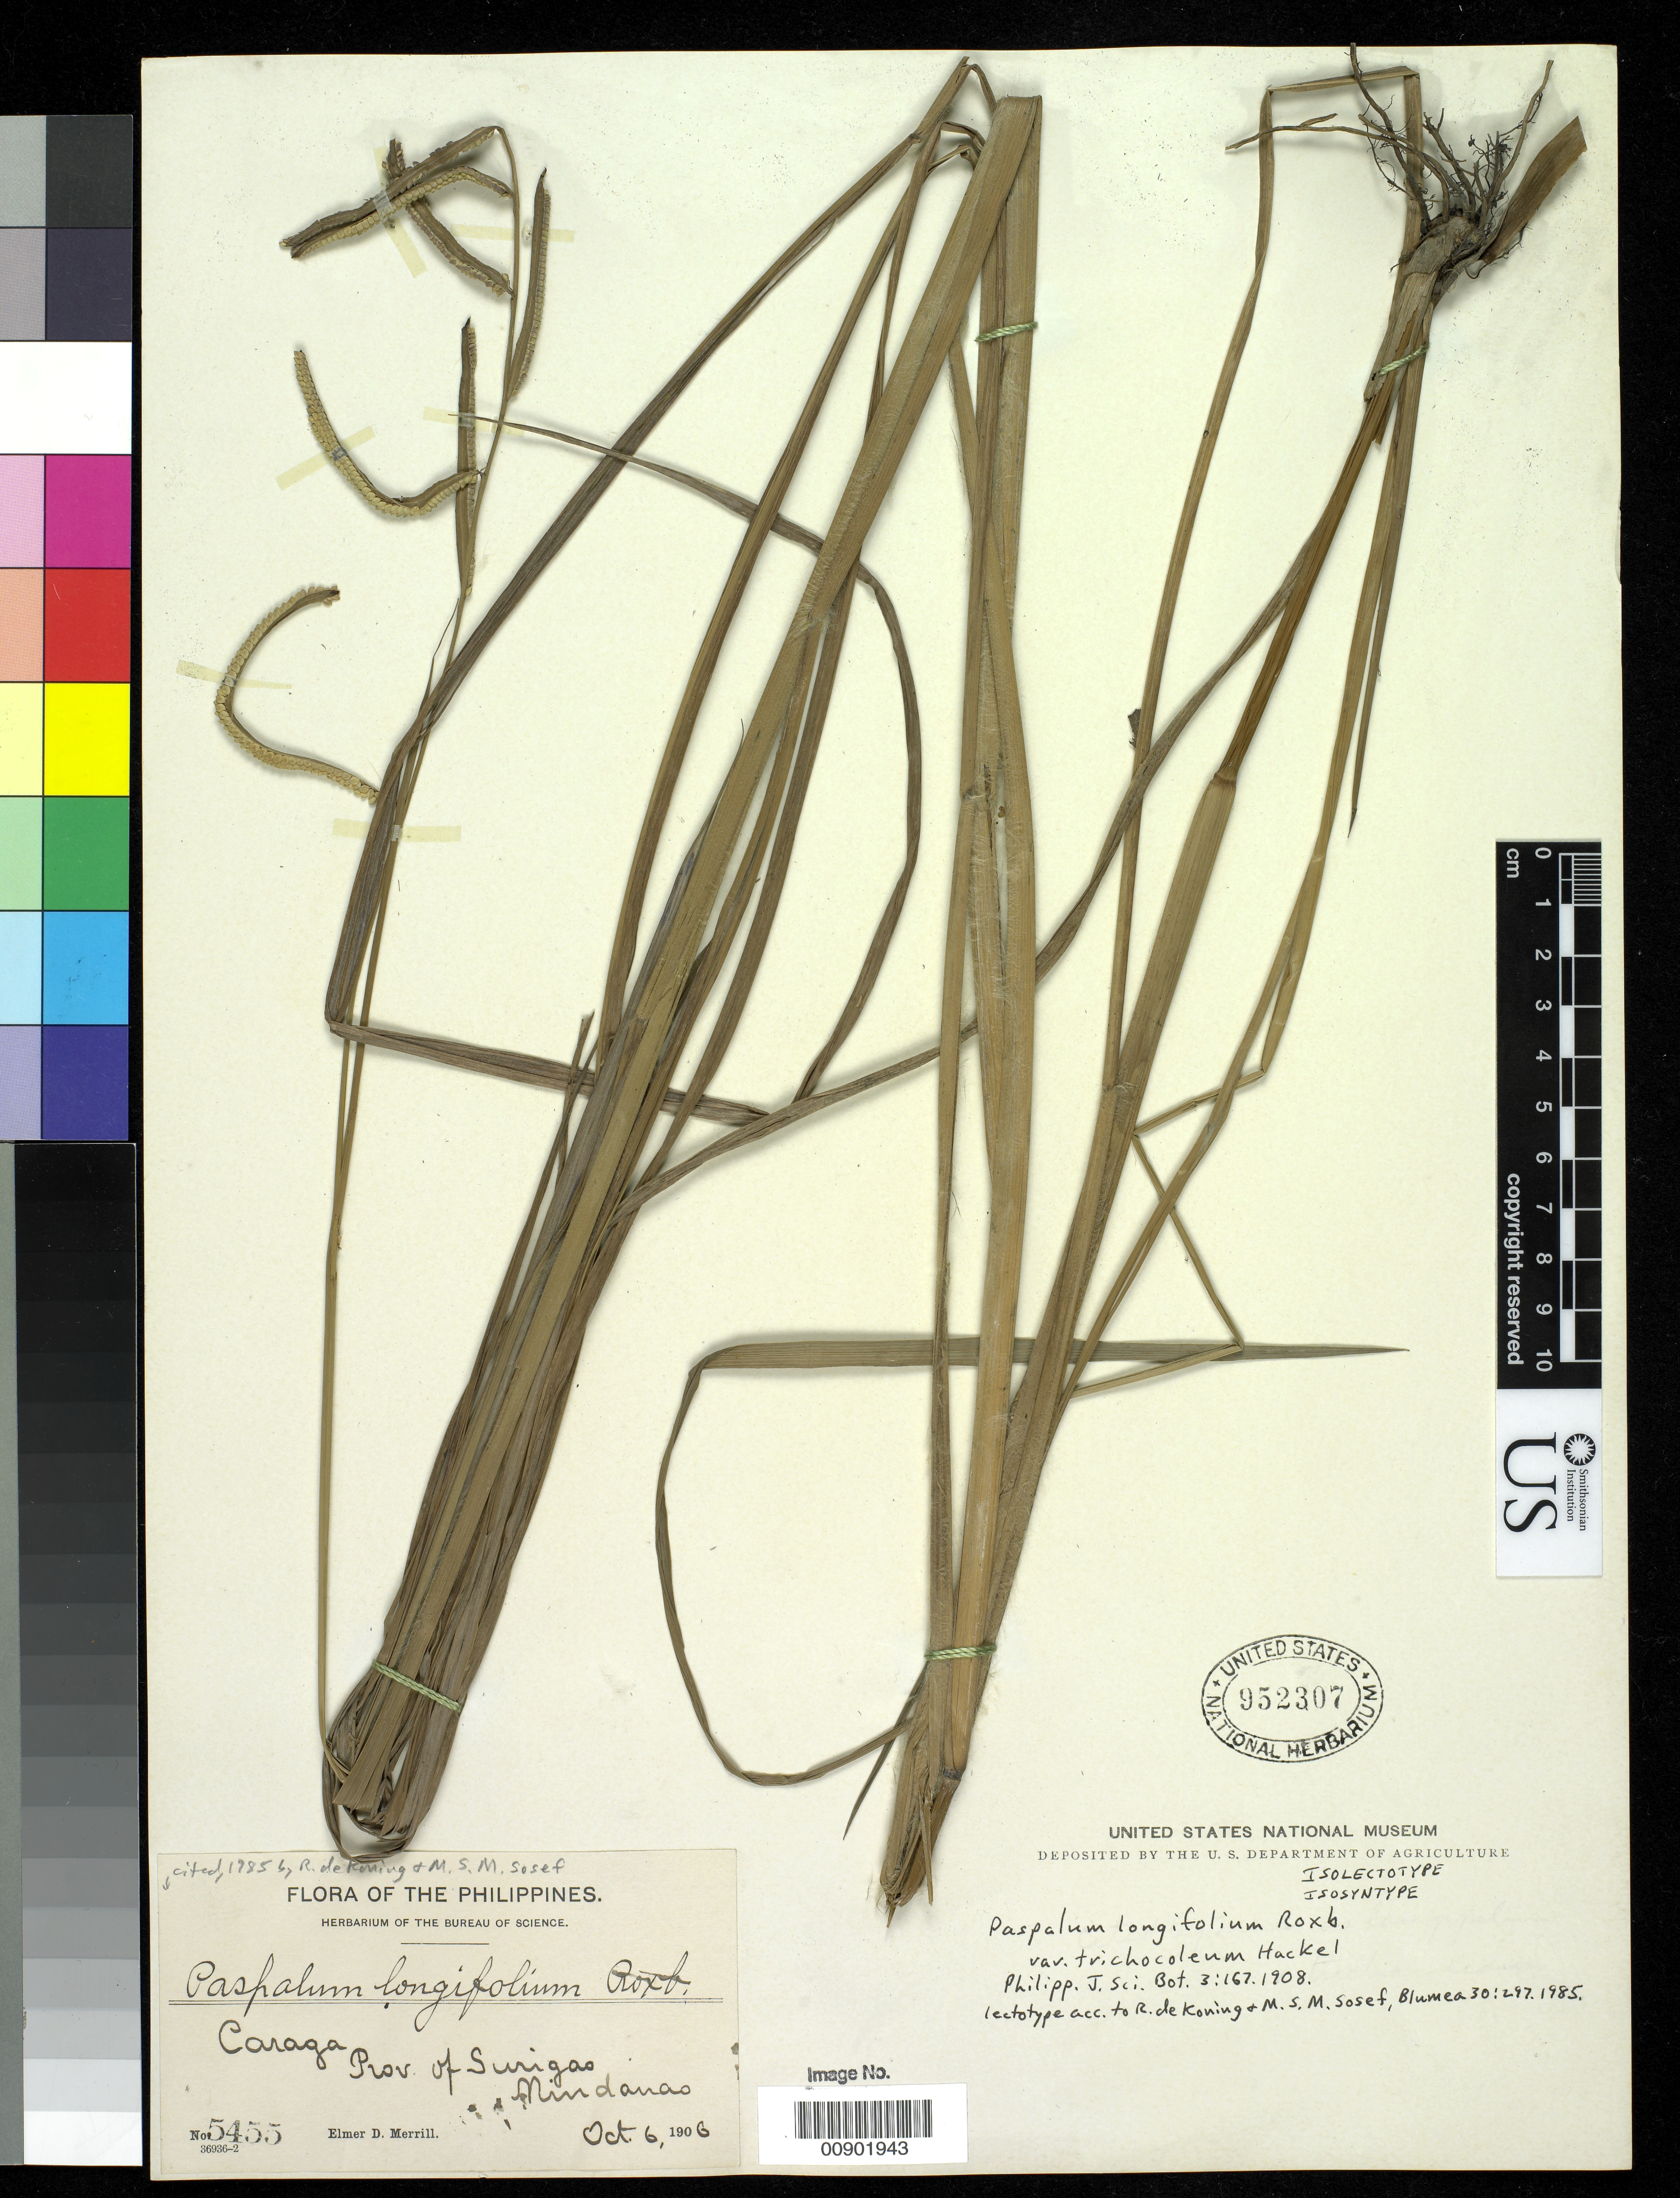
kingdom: Plantae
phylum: Tracheophyta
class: Liliopsida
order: Poales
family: Poaceae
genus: Paspalum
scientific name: Paspalum longifolium var. trichocoleum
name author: Hack.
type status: Isolectotype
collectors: E. D. Merrill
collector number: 5455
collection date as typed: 06 Oct 1906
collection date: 1906-10-06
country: Philippines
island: Mindanao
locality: Caraga, Prov. of Surigao, Mindanao.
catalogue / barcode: US 952307